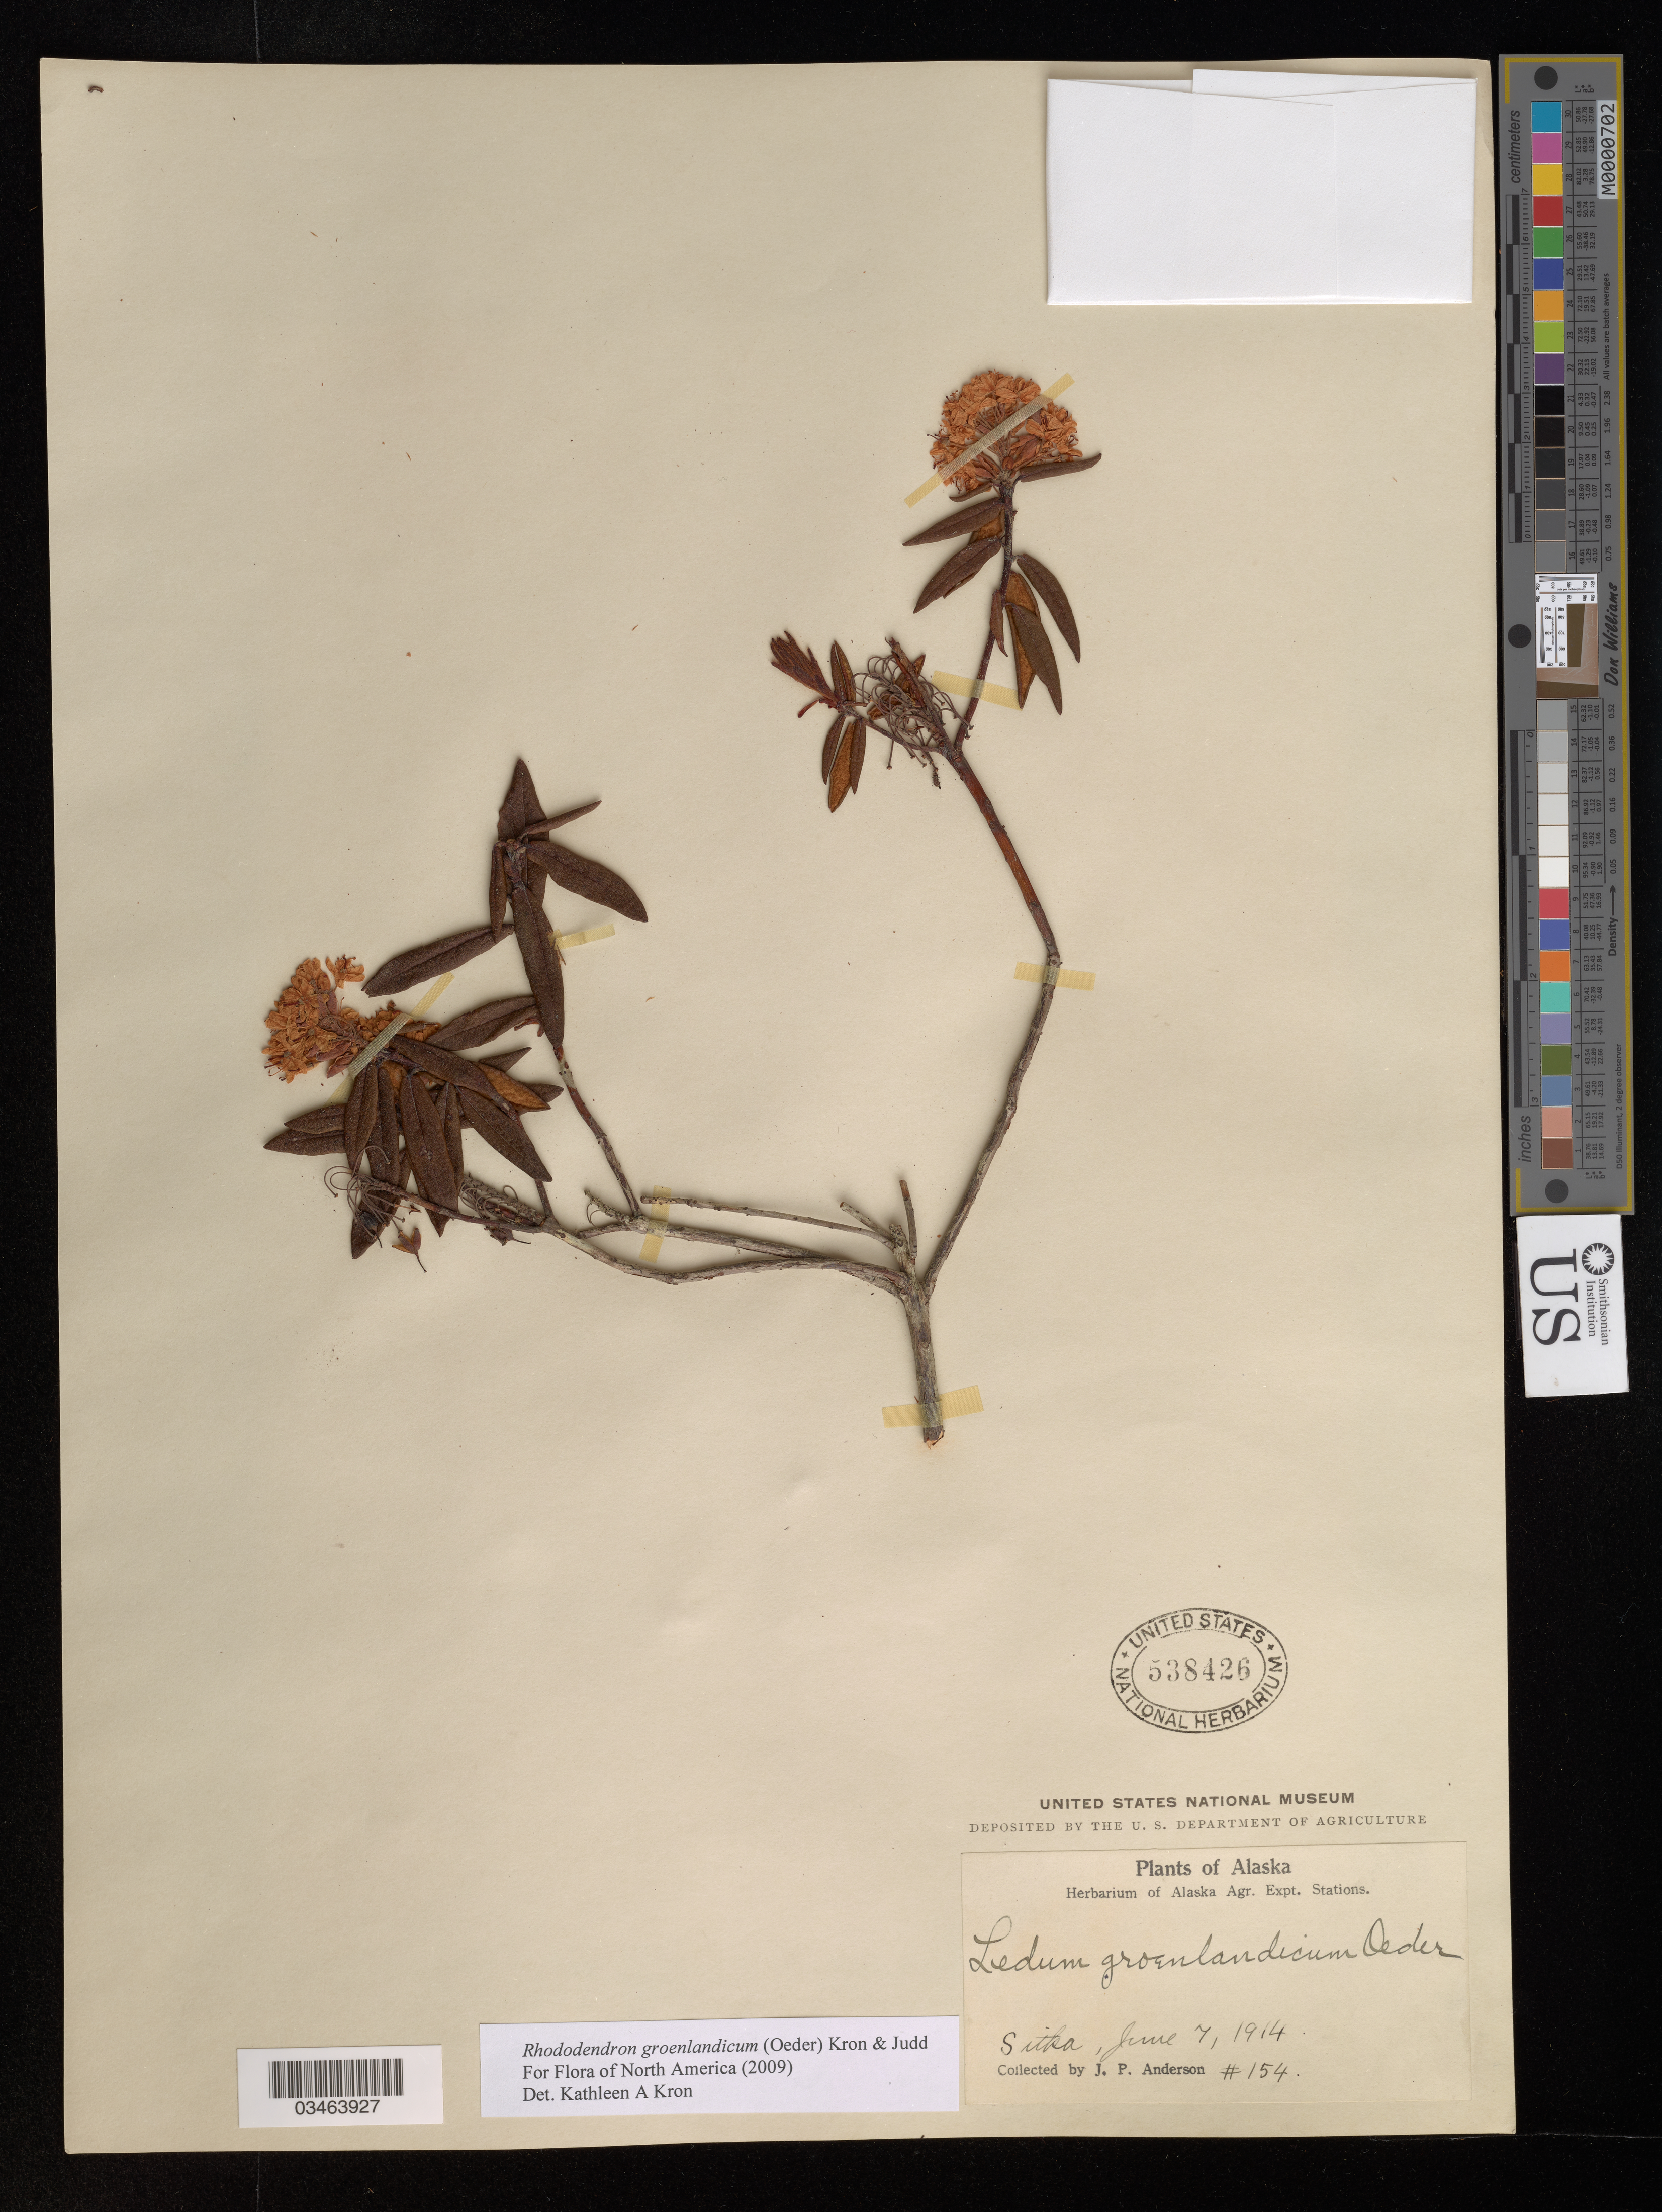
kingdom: Plantae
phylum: Tracheophyta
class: Magnoliopsida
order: Ericales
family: Ericaceae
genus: Rhododendron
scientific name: Rhododendron groenlandicum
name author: (Oeder) Kron & Judd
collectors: J. P. Anderson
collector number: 154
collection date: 1914-06-07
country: United States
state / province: Alaska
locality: Sitka.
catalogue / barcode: US 538426